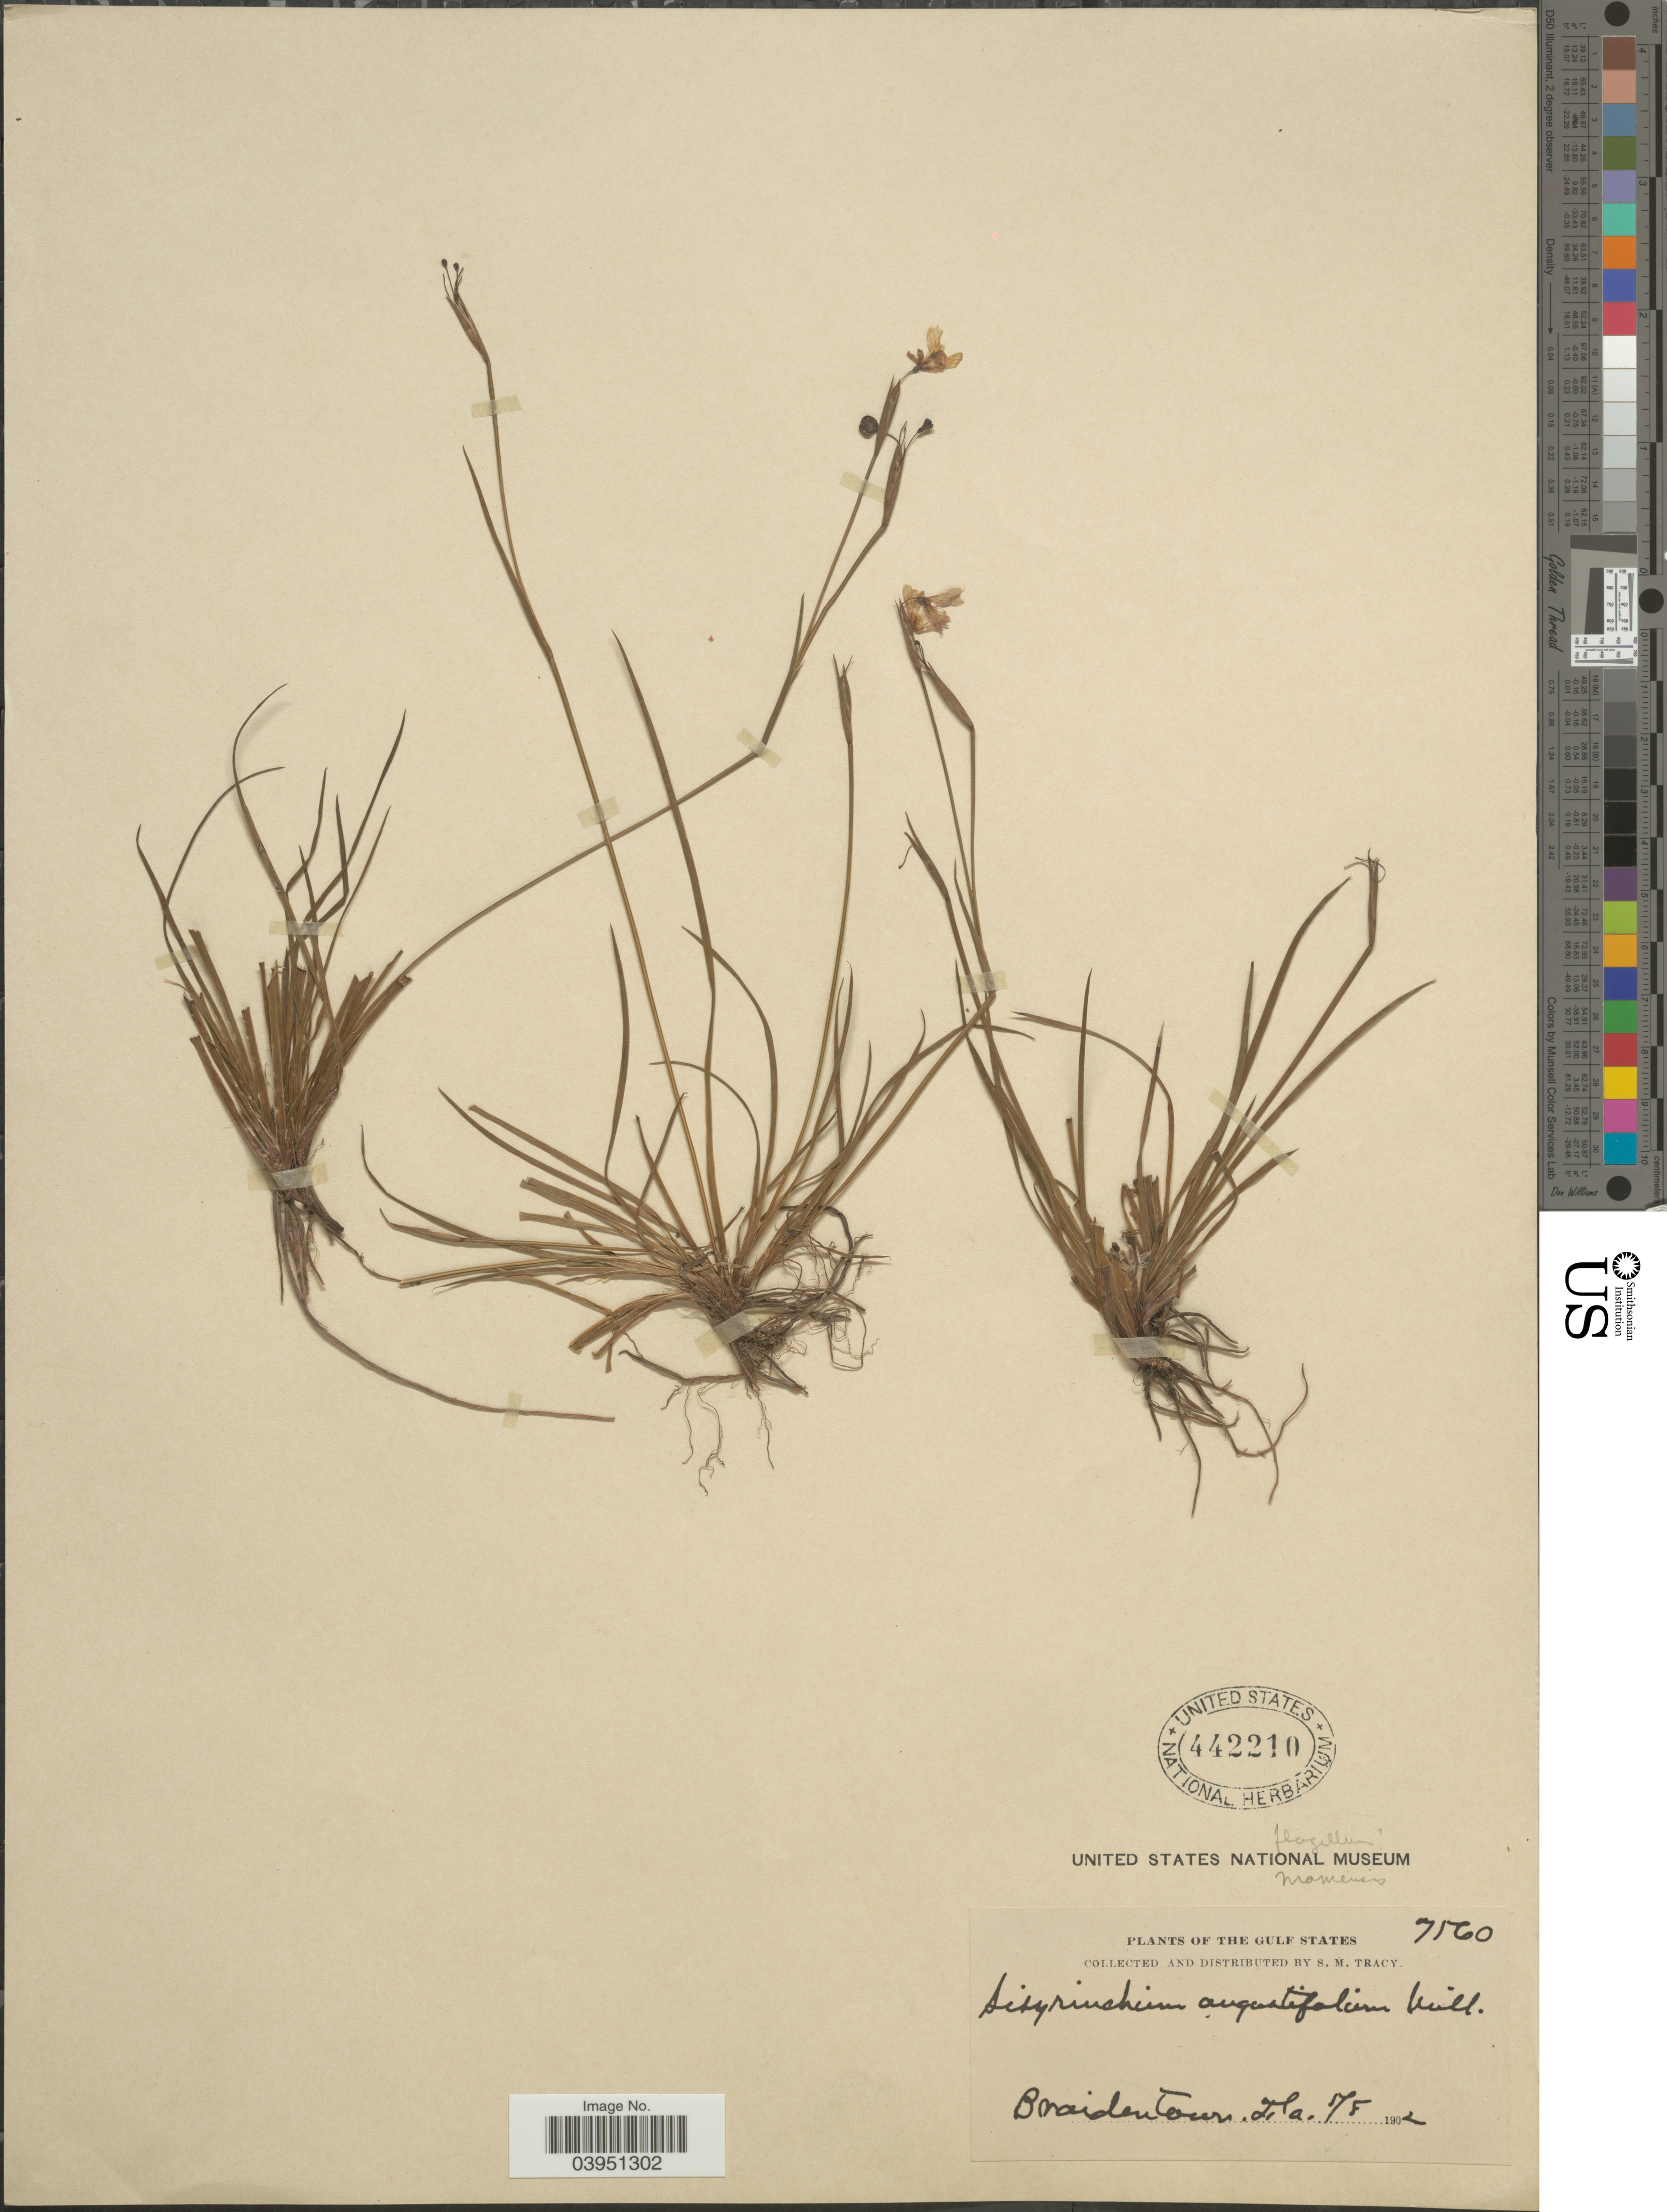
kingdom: Plantae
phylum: Tracheophyta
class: Liliopsida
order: Asparagales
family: Iridaceae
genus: Sisyrinchium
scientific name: Sisyrinchium miamiense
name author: E.P. Bicknell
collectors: S. M. Tracy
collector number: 7560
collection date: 1902-05-08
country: United States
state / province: Florida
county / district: Manatee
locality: The Gulf States. Braidentown (present day: Bradenton)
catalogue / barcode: US 442210